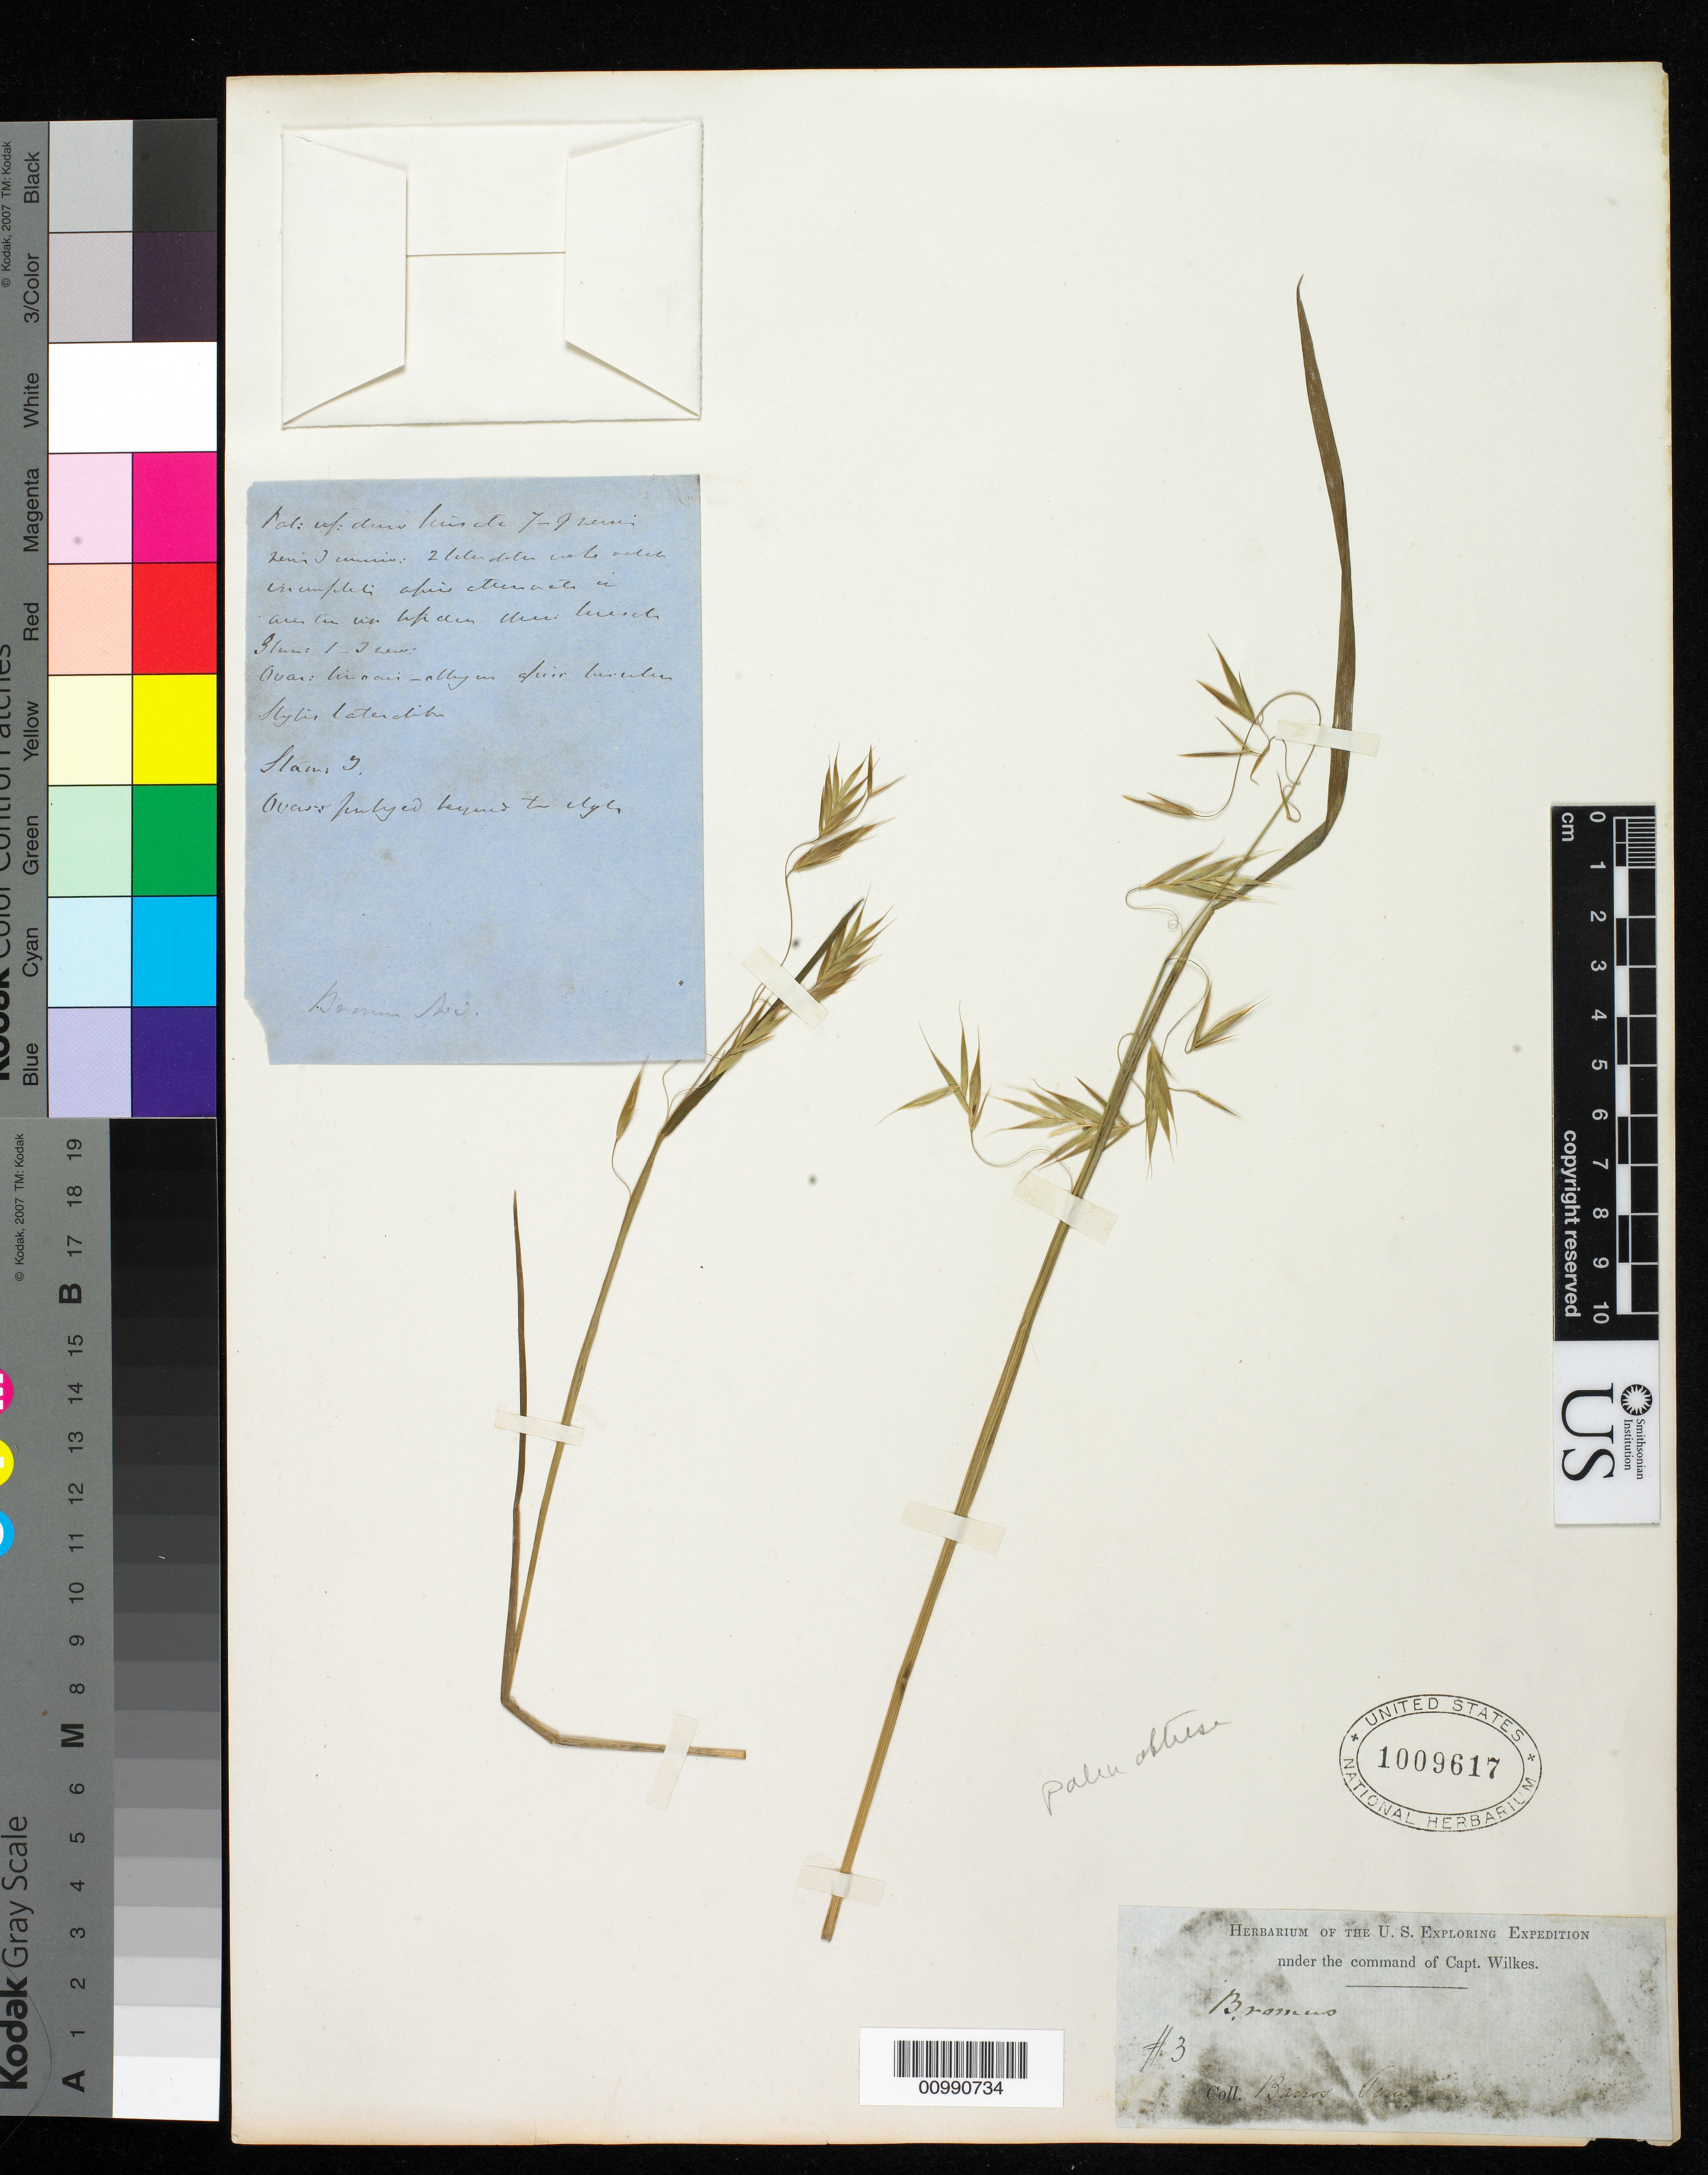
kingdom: Plantae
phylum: Tracheophyta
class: Liliopsida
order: Poales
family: Poaceae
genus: Bromus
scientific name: Bromus lenis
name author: J. Presl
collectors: Wilkes Explor. Exped.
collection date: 1838/1842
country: Peru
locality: Banos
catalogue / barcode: US 1009617